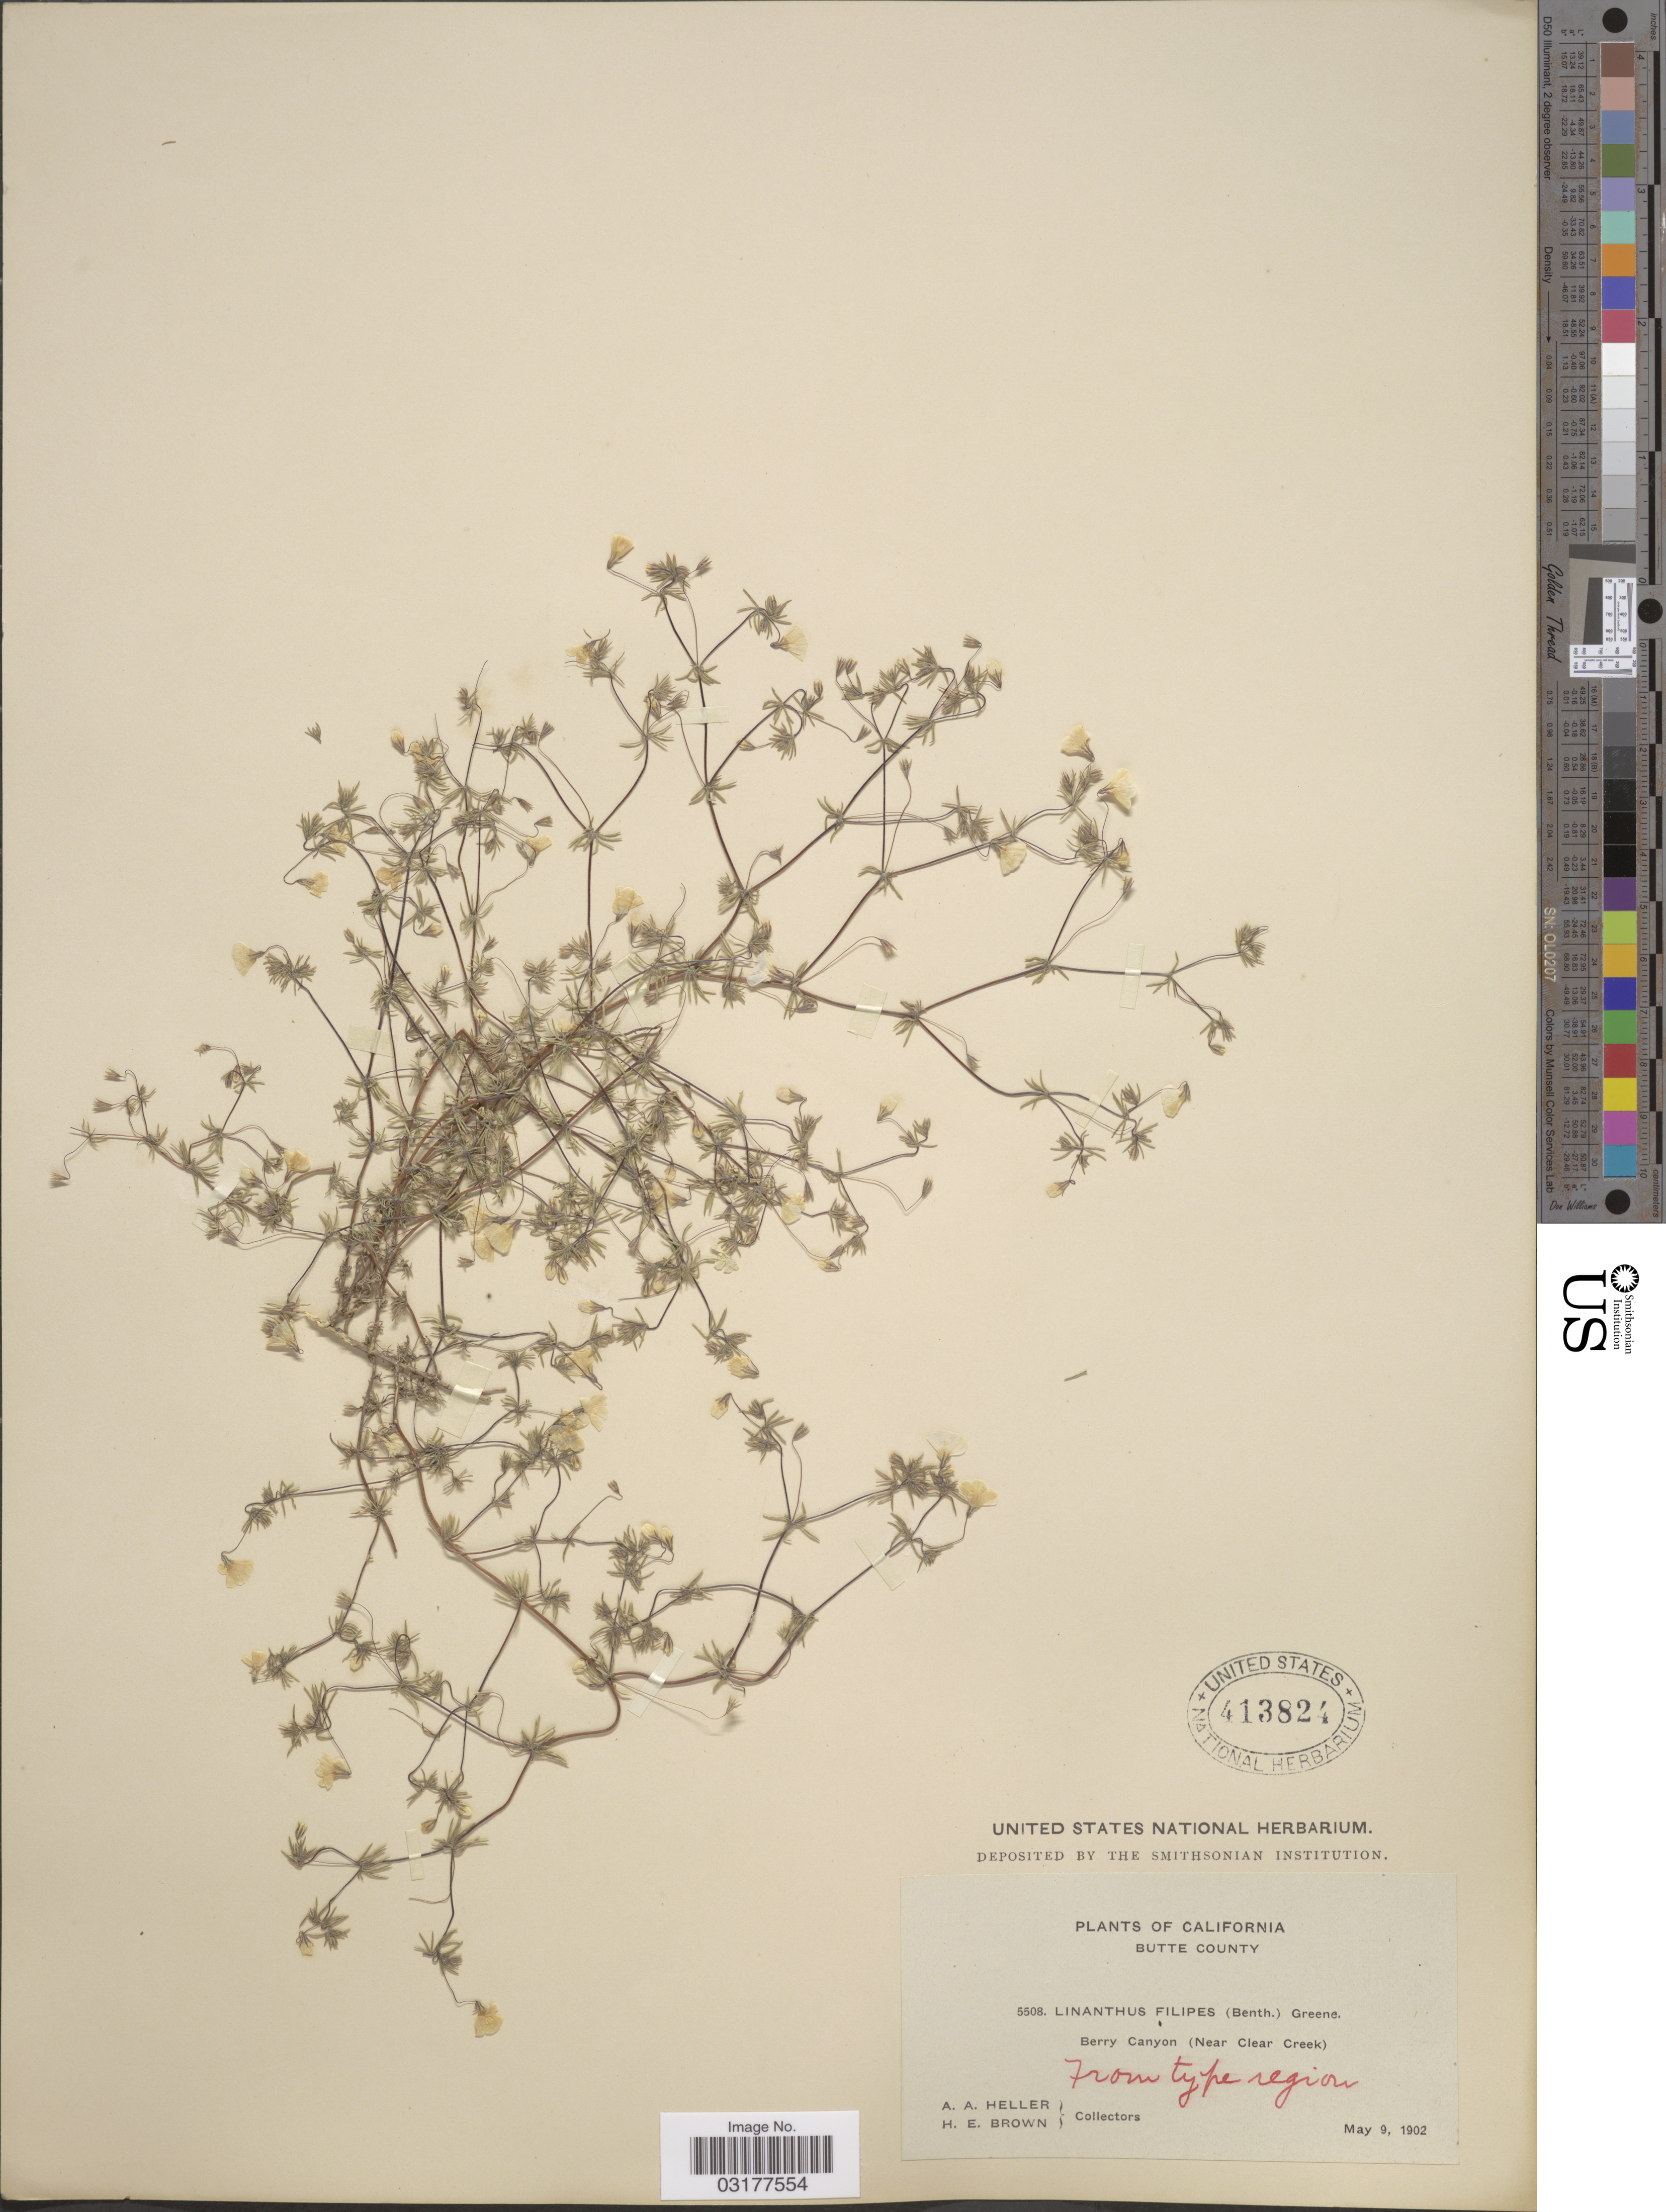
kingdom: Plantae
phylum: Tracheophyta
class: Magnoliopsida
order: Ericales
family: Polemoniaceae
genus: Leptosiphon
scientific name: Leptosiphon filipes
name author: (Benth.) J.M. Porter & L.A. Johnson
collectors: A. A. Heller & H. E. Brown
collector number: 5508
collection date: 1902-05-09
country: United States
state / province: California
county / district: Butte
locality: Butte County. Berry Canyon (Near Clear Creek).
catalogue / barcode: US 413824